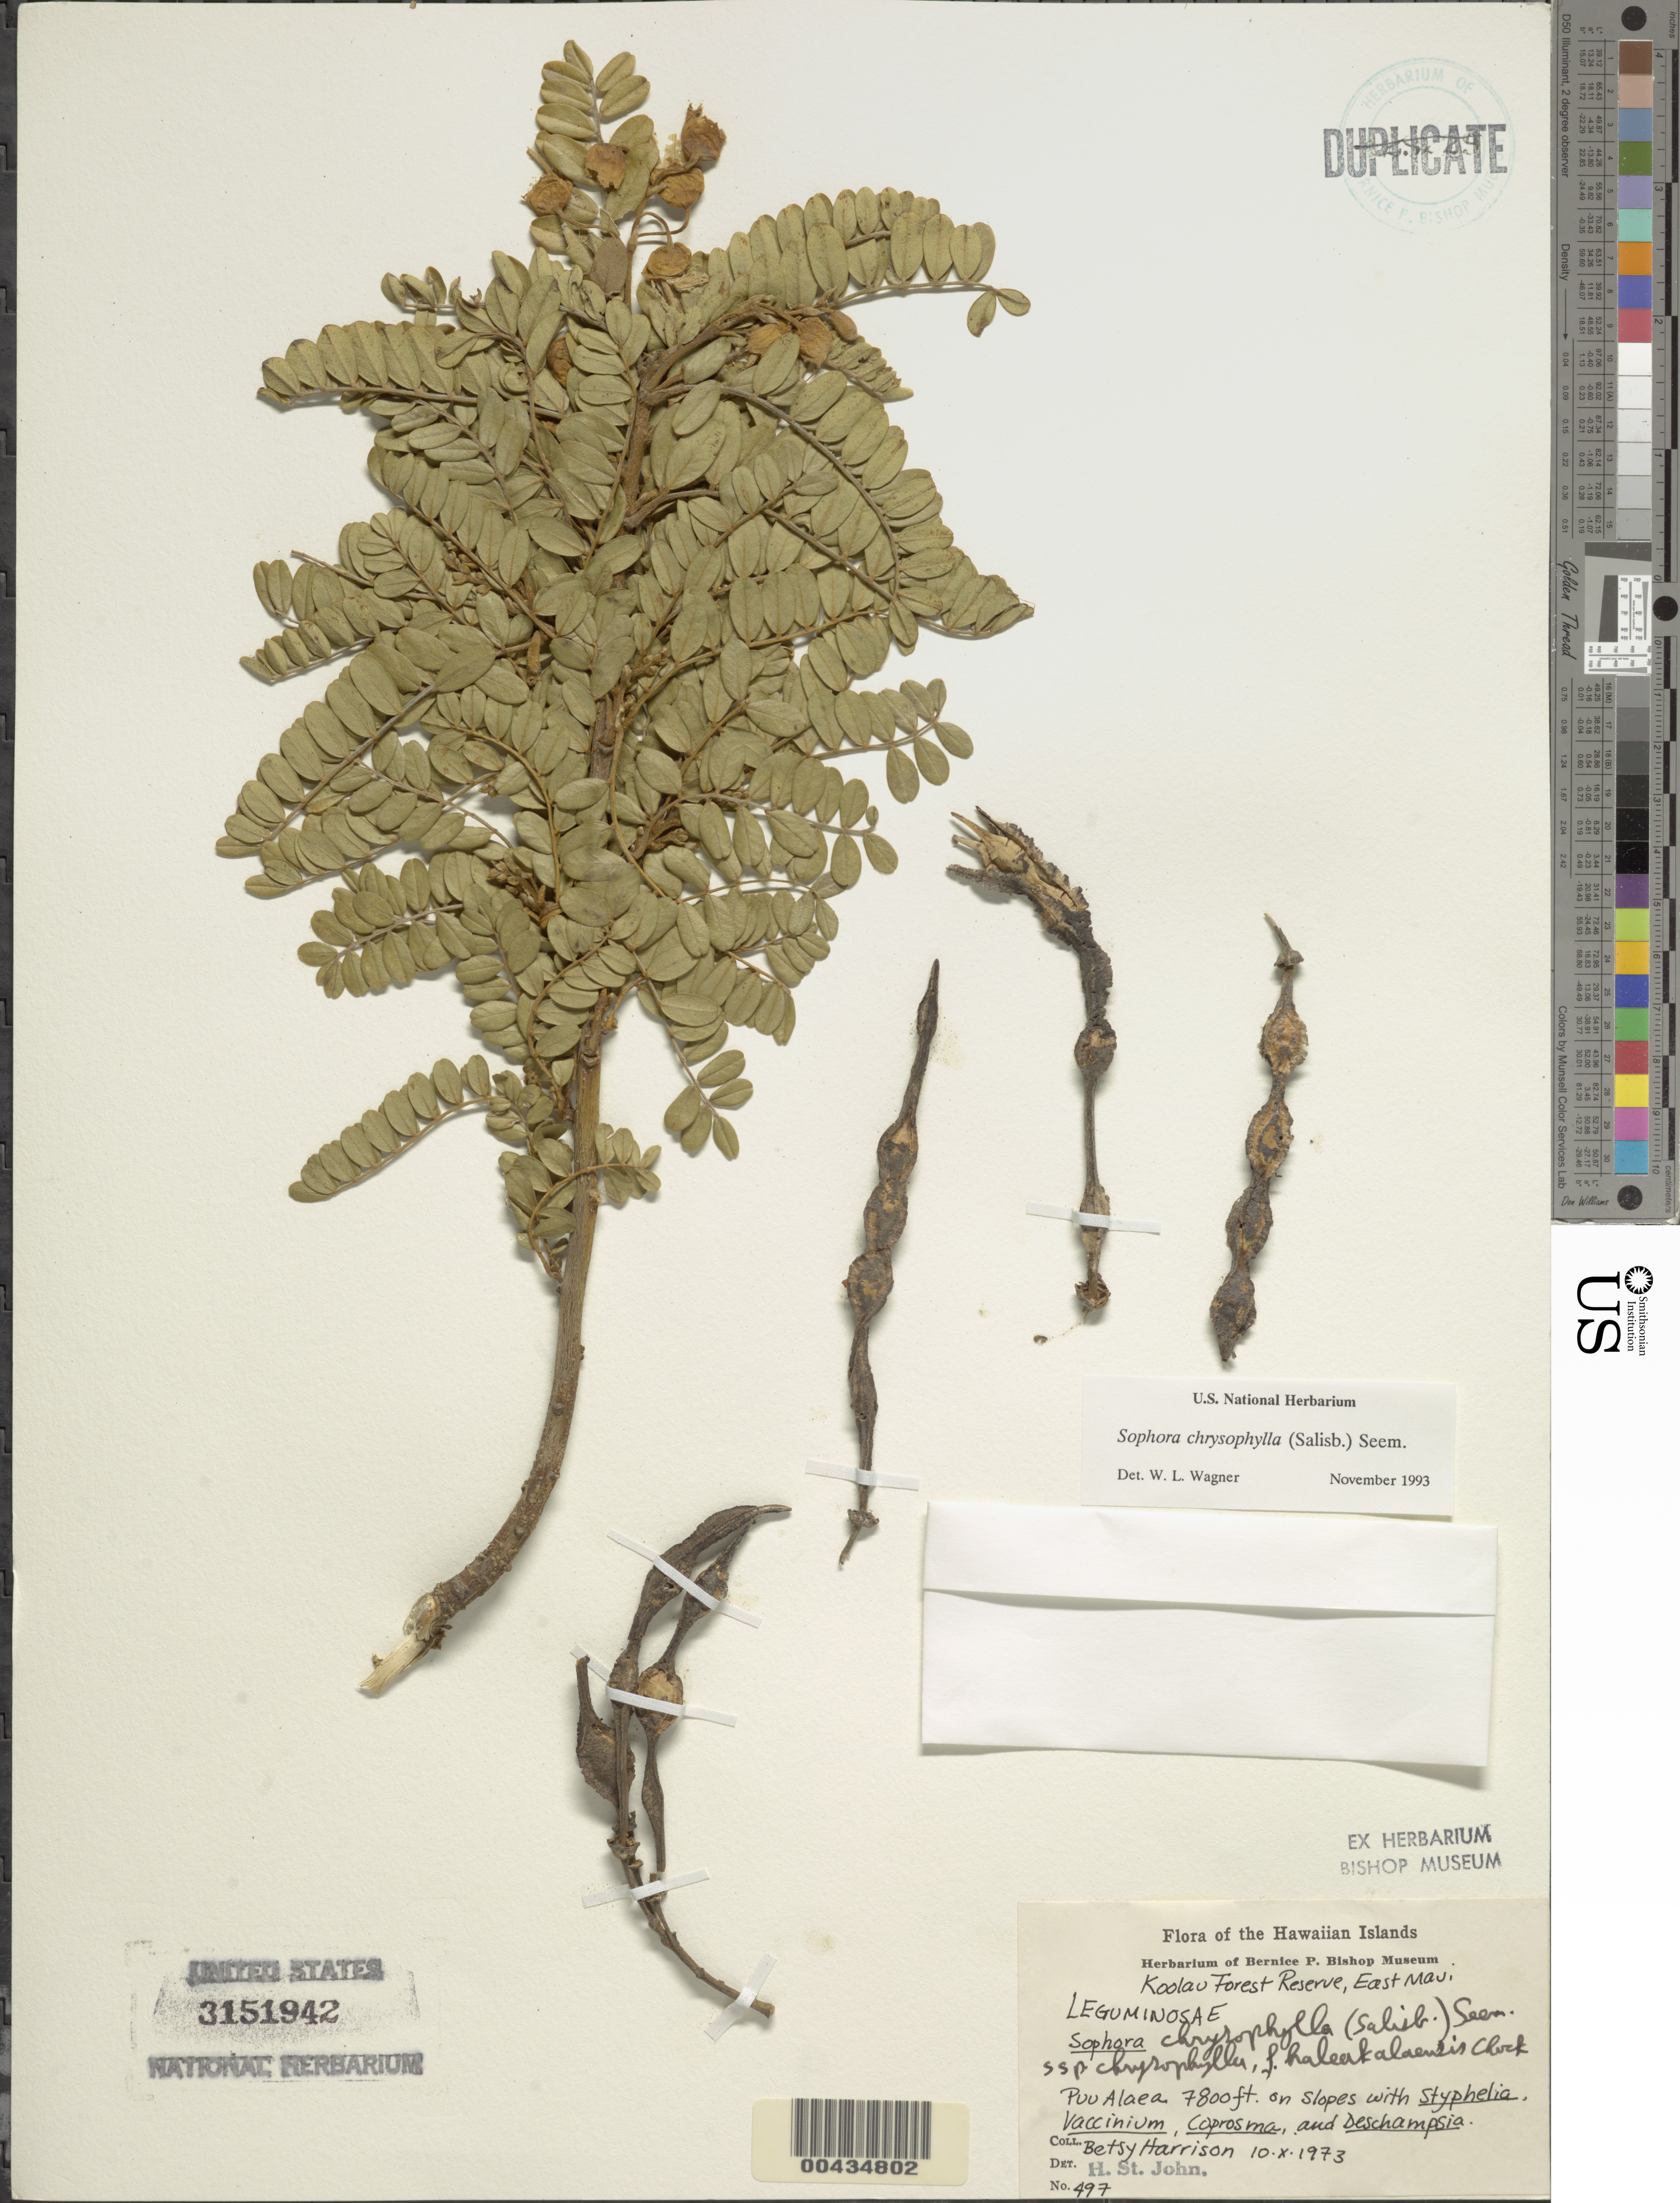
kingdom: Plantae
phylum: Tracheophyta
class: Magnoliopsida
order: Fabales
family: Fabaceae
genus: Sophora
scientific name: Sophora chrysophylla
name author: (Salisb.) Seem.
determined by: Wagner, W. L., (BOT), Smithsonian Institution - National Museum of Natural History (UNITED STATES)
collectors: B. Harrison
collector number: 497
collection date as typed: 10 Oct 1973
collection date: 1973-10-10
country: United States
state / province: Hawaii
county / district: Maui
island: Maui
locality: Koolau Forest Reserve, E Maui, Puu Alaea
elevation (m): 2377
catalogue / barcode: US 3151942